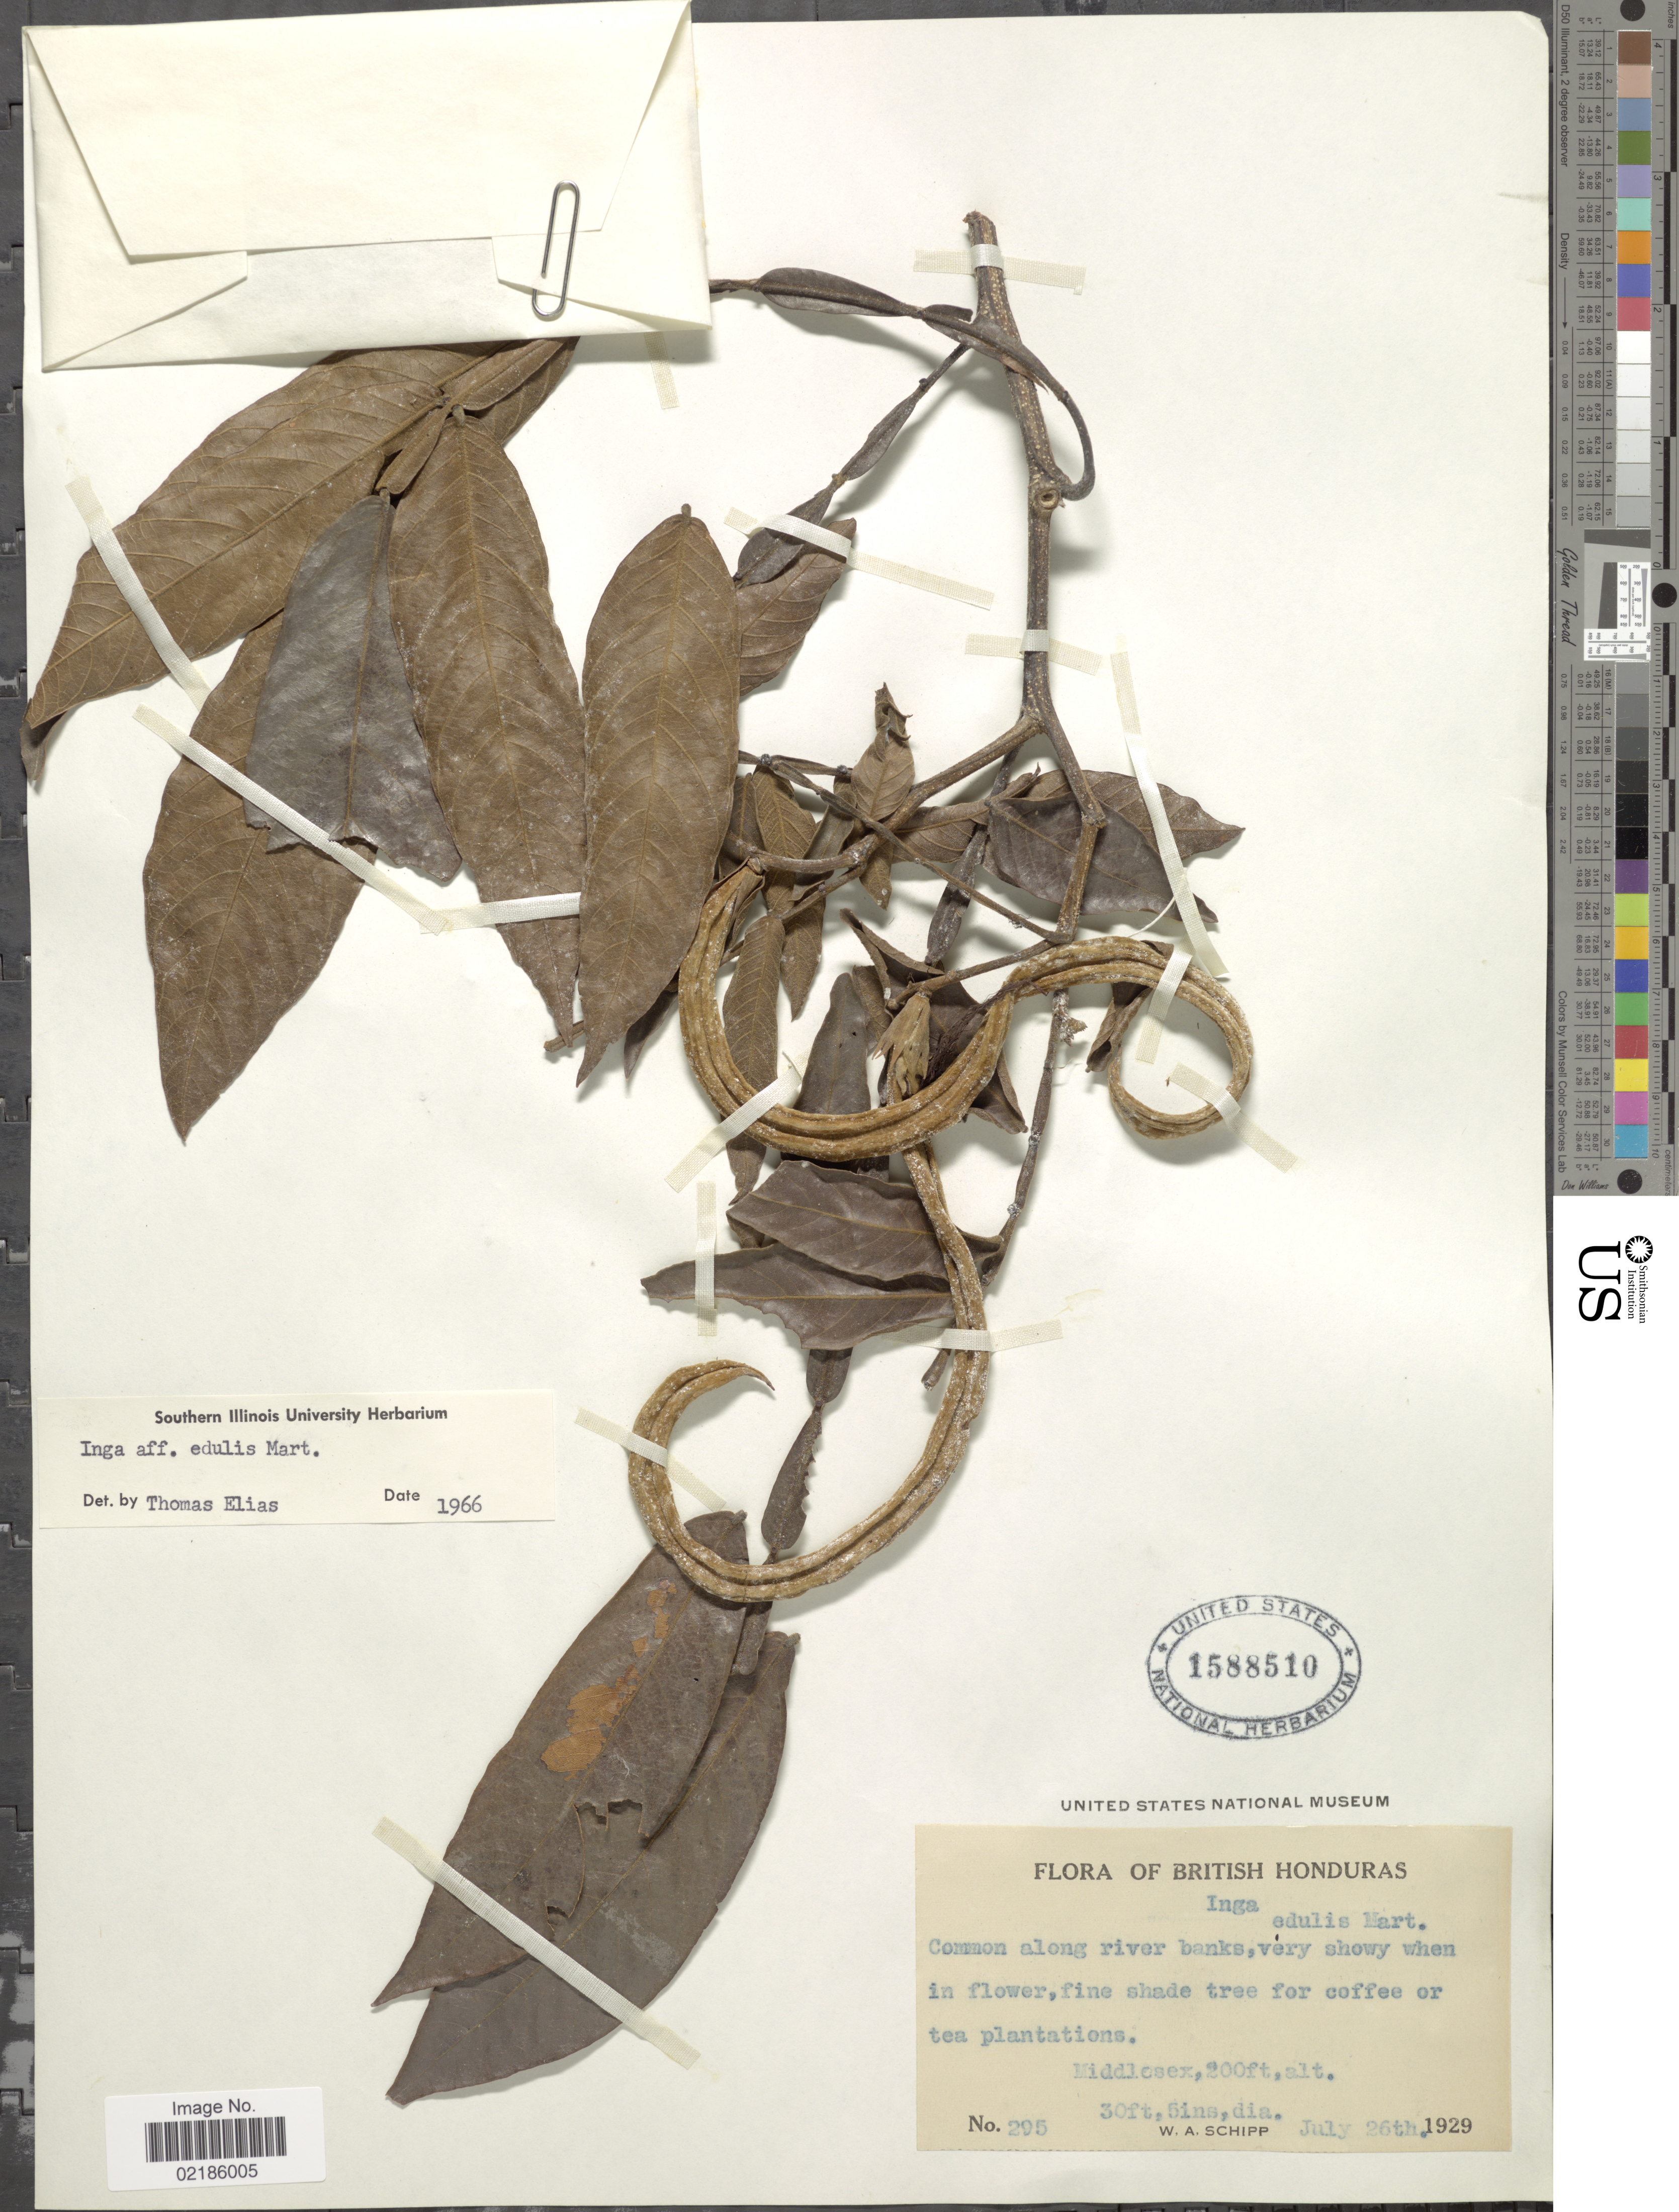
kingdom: Plantae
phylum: Tracheophyta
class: Magnoliopsida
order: Fabales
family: Fabaceae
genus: Inga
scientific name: Inga edulis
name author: Mart.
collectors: W. Schipp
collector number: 295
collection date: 1929-07-26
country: Belize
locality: British Honduras. Middlesex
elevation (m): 61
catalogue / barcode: US 1588510